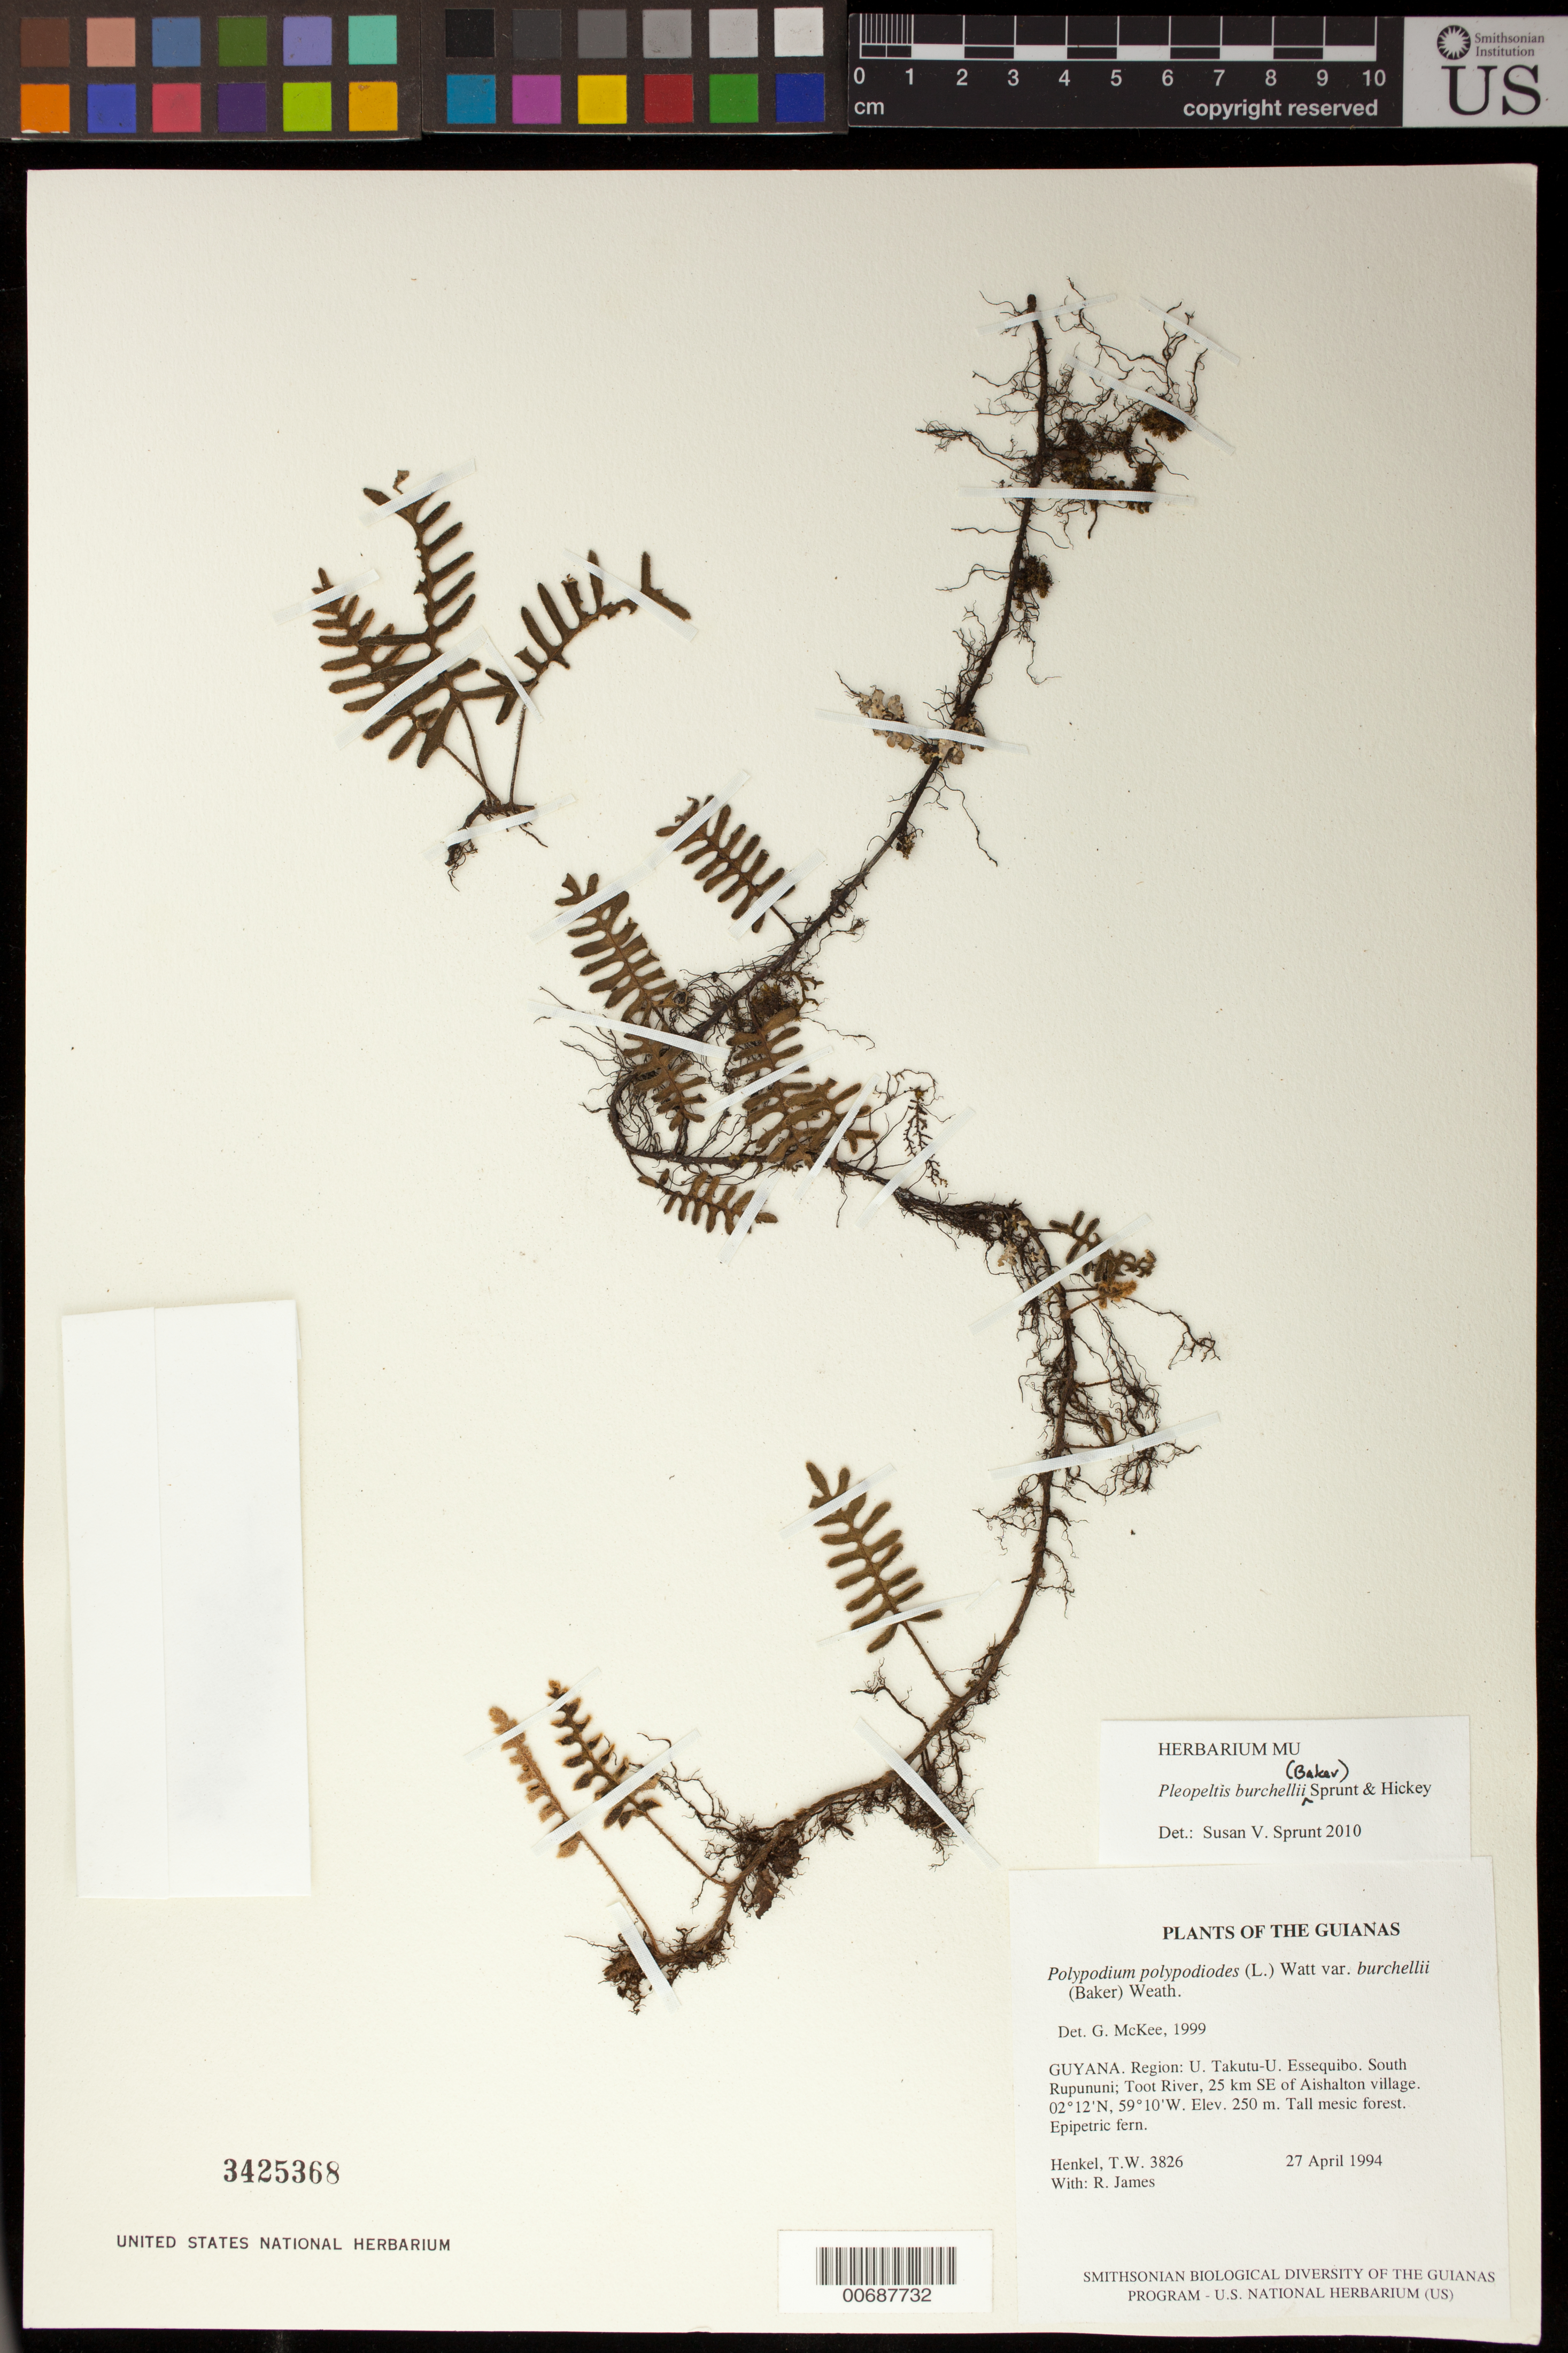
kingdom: Plantae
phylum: Tracheophyta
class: Polypodiopsida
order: Polypodiales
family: Polypodiaceae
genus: Pleopeltis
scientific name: Pleopeltis burchellii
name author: (Baker) Sprunt & Hickey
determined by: Sprunt, S. V.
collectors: T. Henkel & R. James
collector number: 3826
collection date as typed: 27 April 1994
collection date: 1994-04-27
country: Guyana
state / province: U. Takutu-U. Essequibo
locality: South Rupununi; Toot River, 25 km SE of Aishalton village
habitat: Tall mesic forest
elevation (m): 250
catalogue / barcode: US 3425368